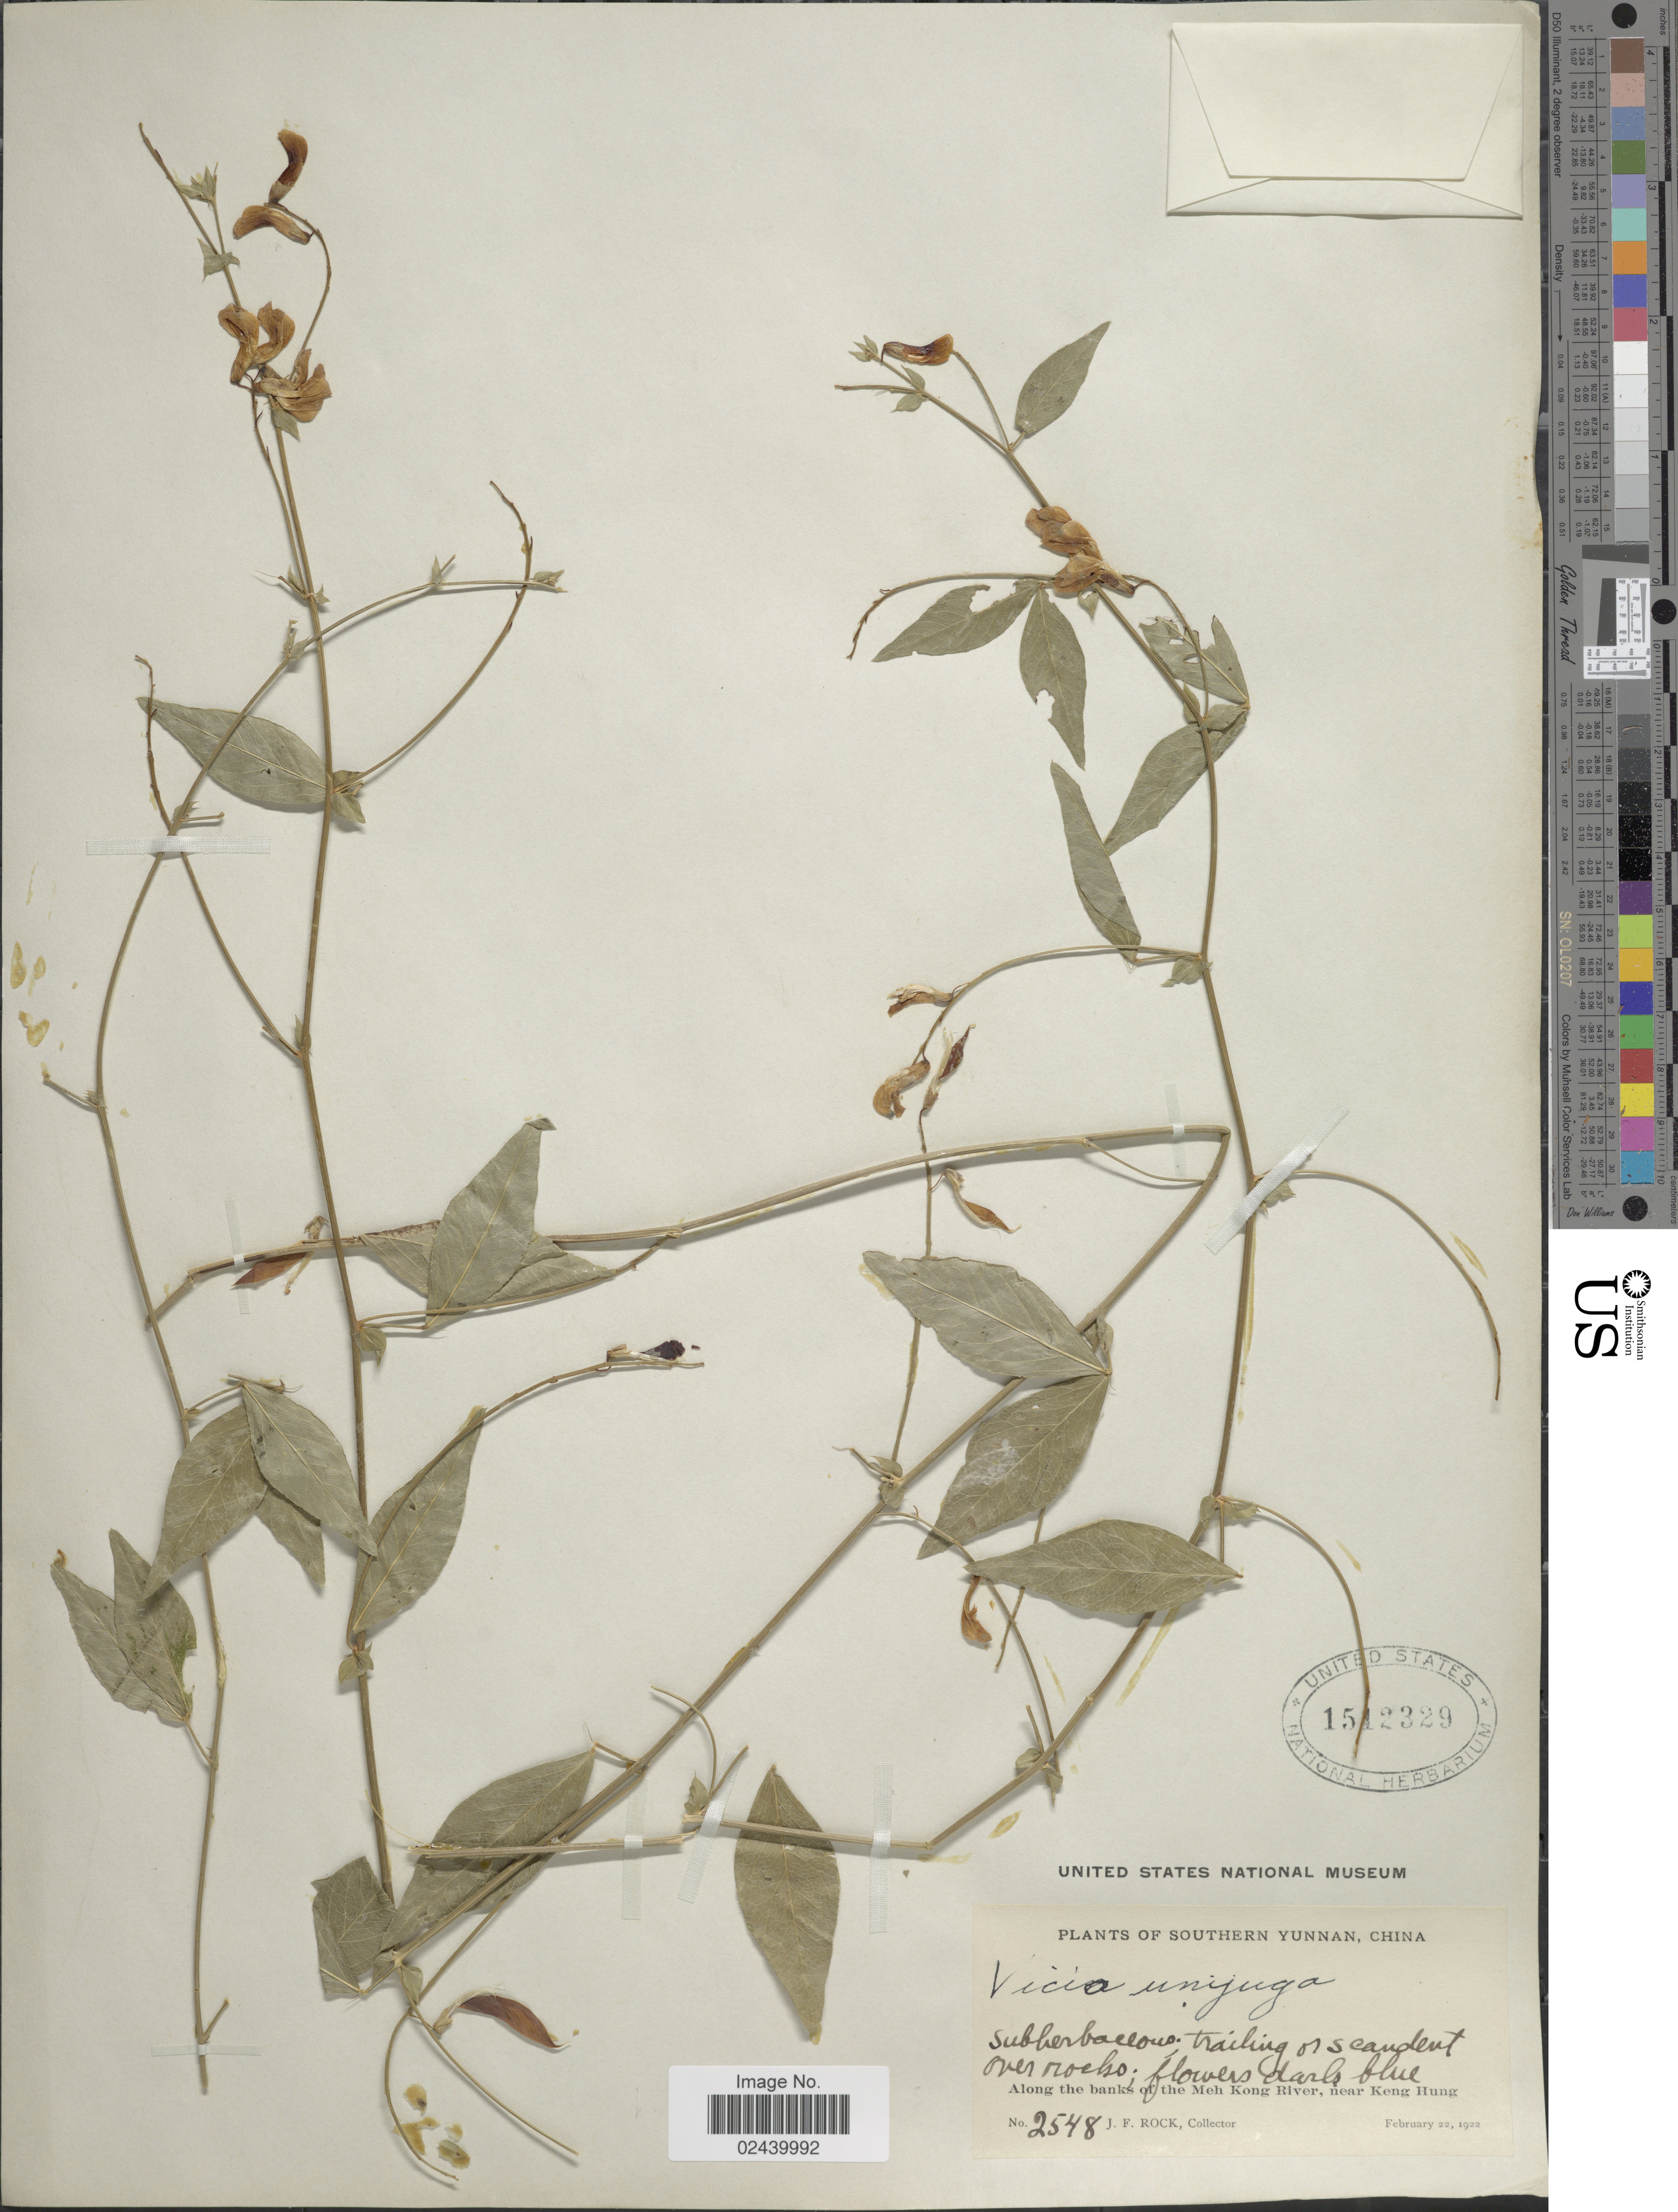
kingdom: Plantae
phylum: Tracheophyta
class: Magnoliopsida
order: Fabales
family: Fabaceae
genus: Vicia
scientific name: Vicia unijuga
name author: A. Braun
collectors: J. Rock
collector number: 2548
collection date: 1922-02-22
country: China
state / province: Yunnan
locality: Southern Yunnan, Along the banks of the Meh Kong River, near Keng Hung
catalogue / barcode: US 1512329